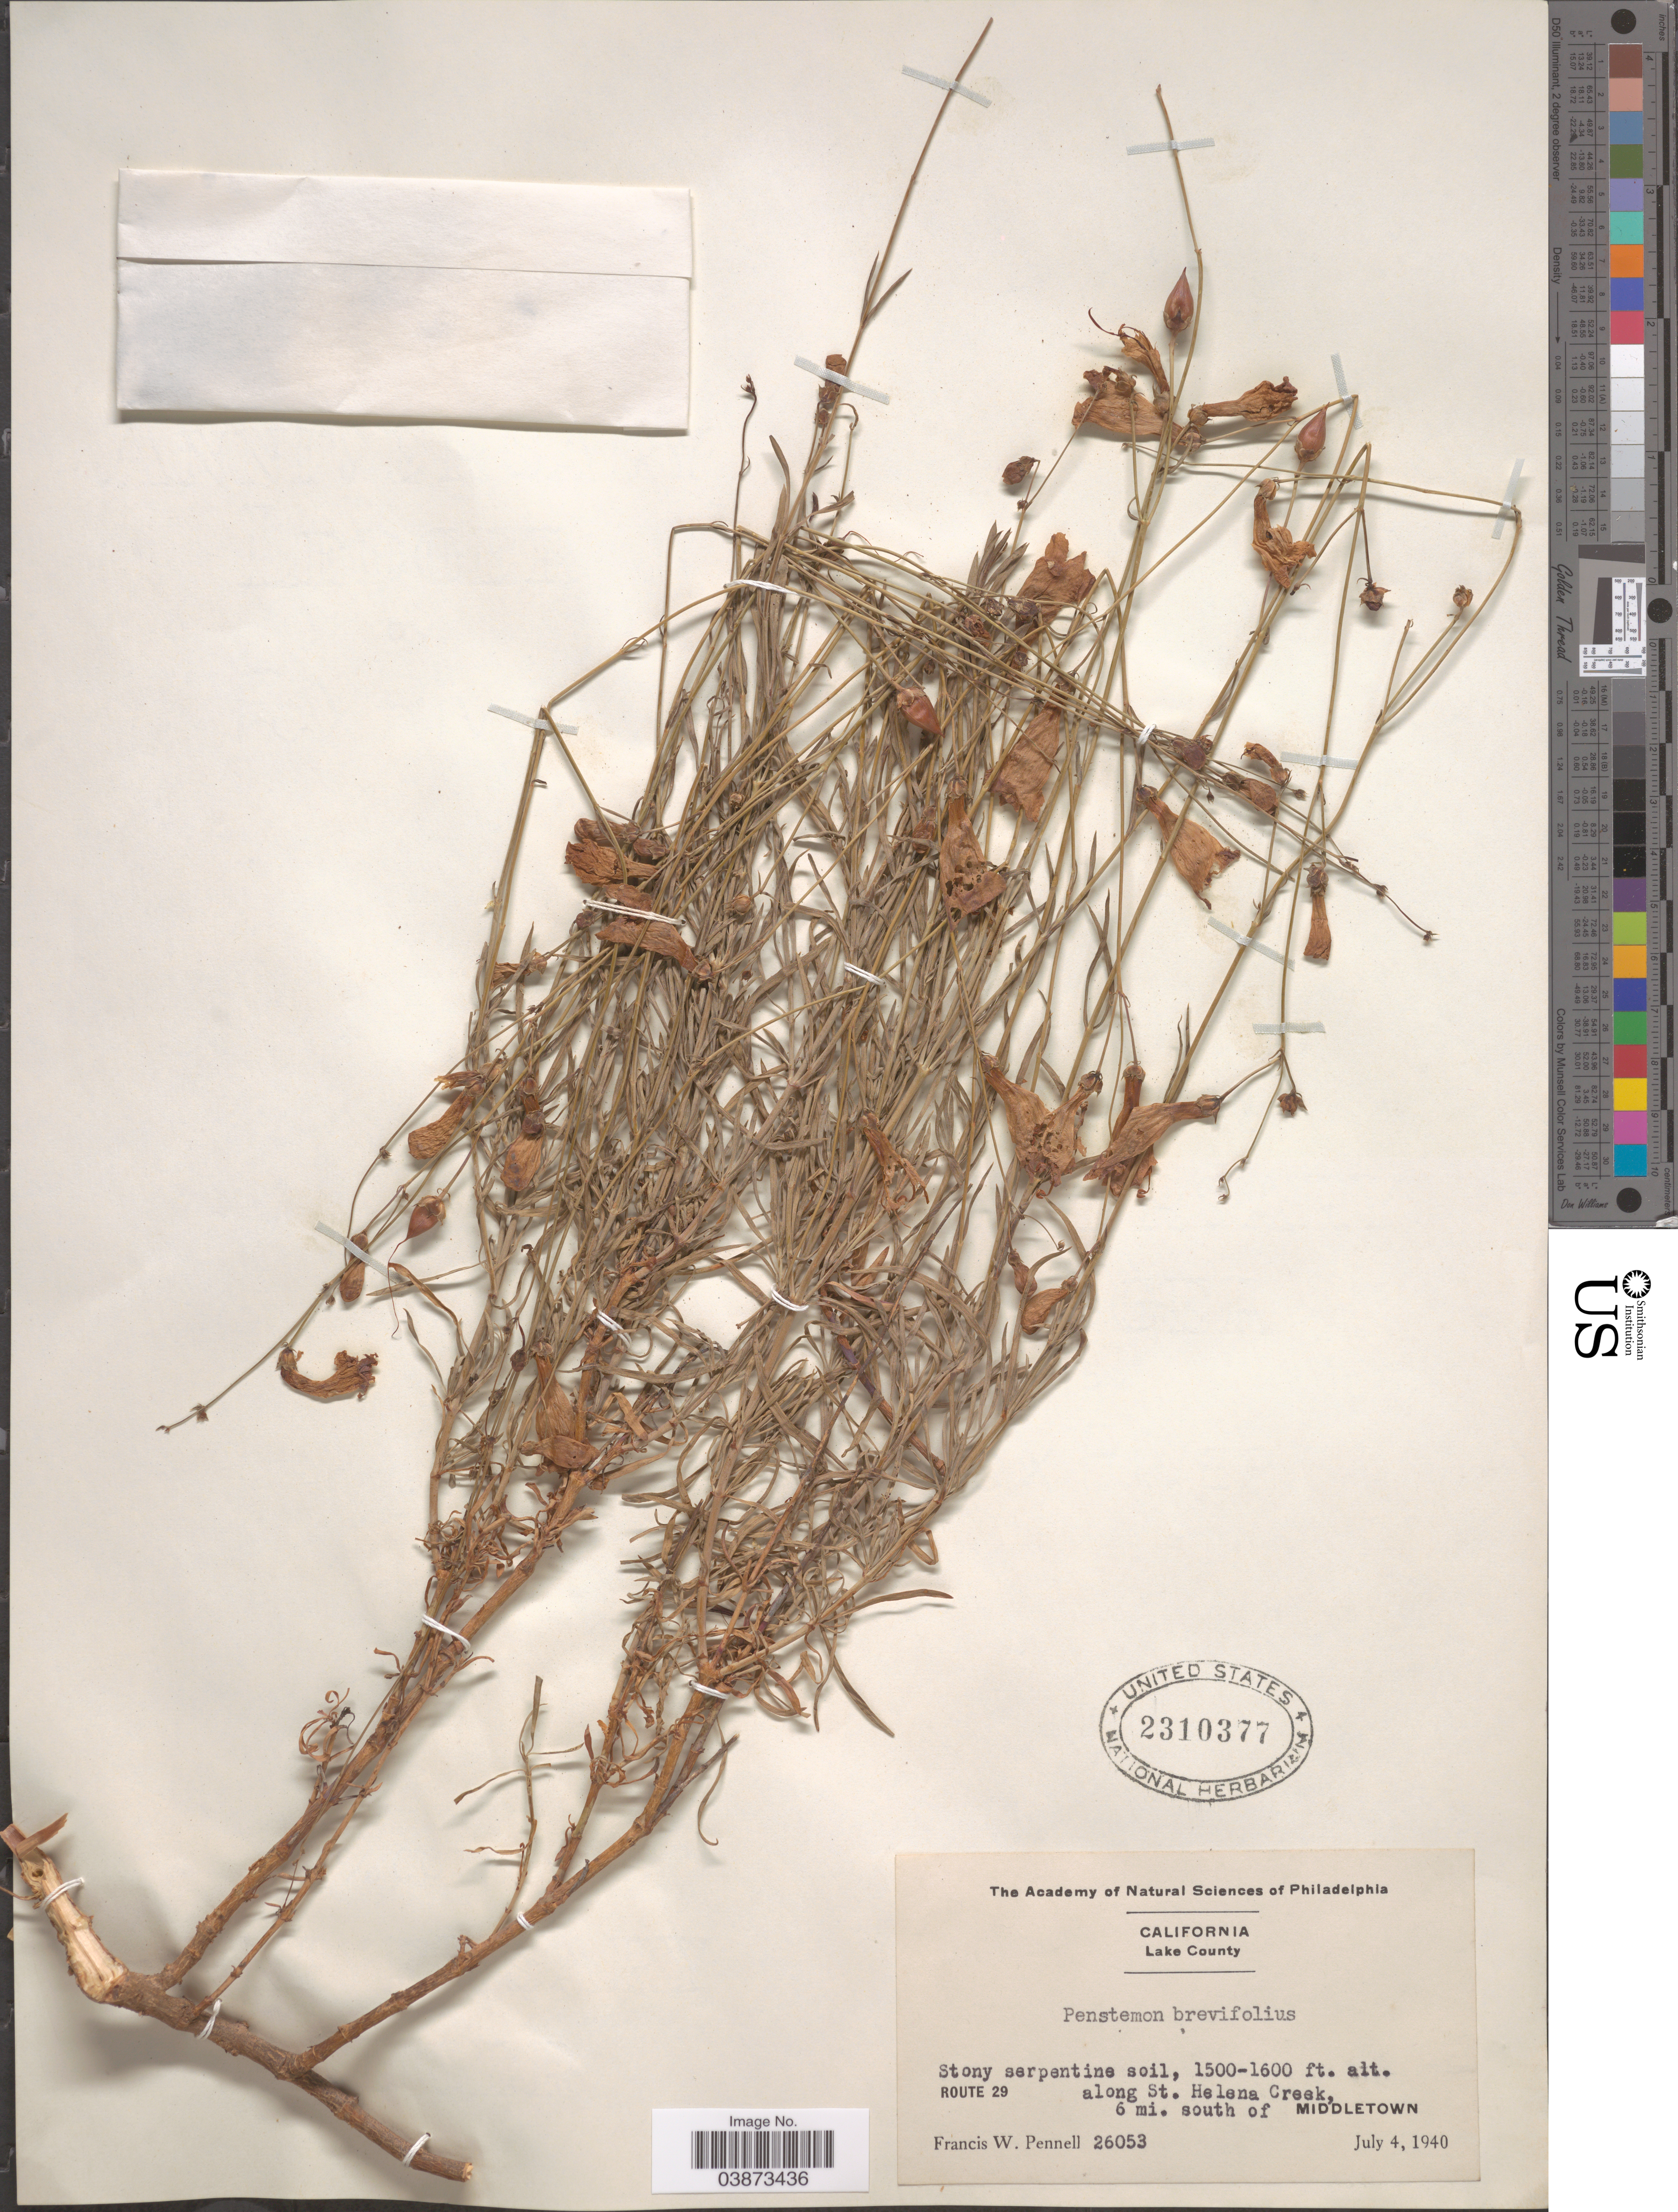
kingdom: Plantae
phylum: Tracheophyta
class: Magnoliopsida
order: Lamiales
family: Plantaginaceae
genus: Penstemon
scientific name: Penstemon breviflorus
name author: Lindl.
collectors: F. W. Pennell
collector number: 26053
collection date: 1940-07-04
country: United States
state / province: California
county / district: Lake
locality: Lake County. Route 29 along St. Helena Creek, 6 mi. south of Middletown.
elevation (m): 457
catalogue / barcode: US 2310377